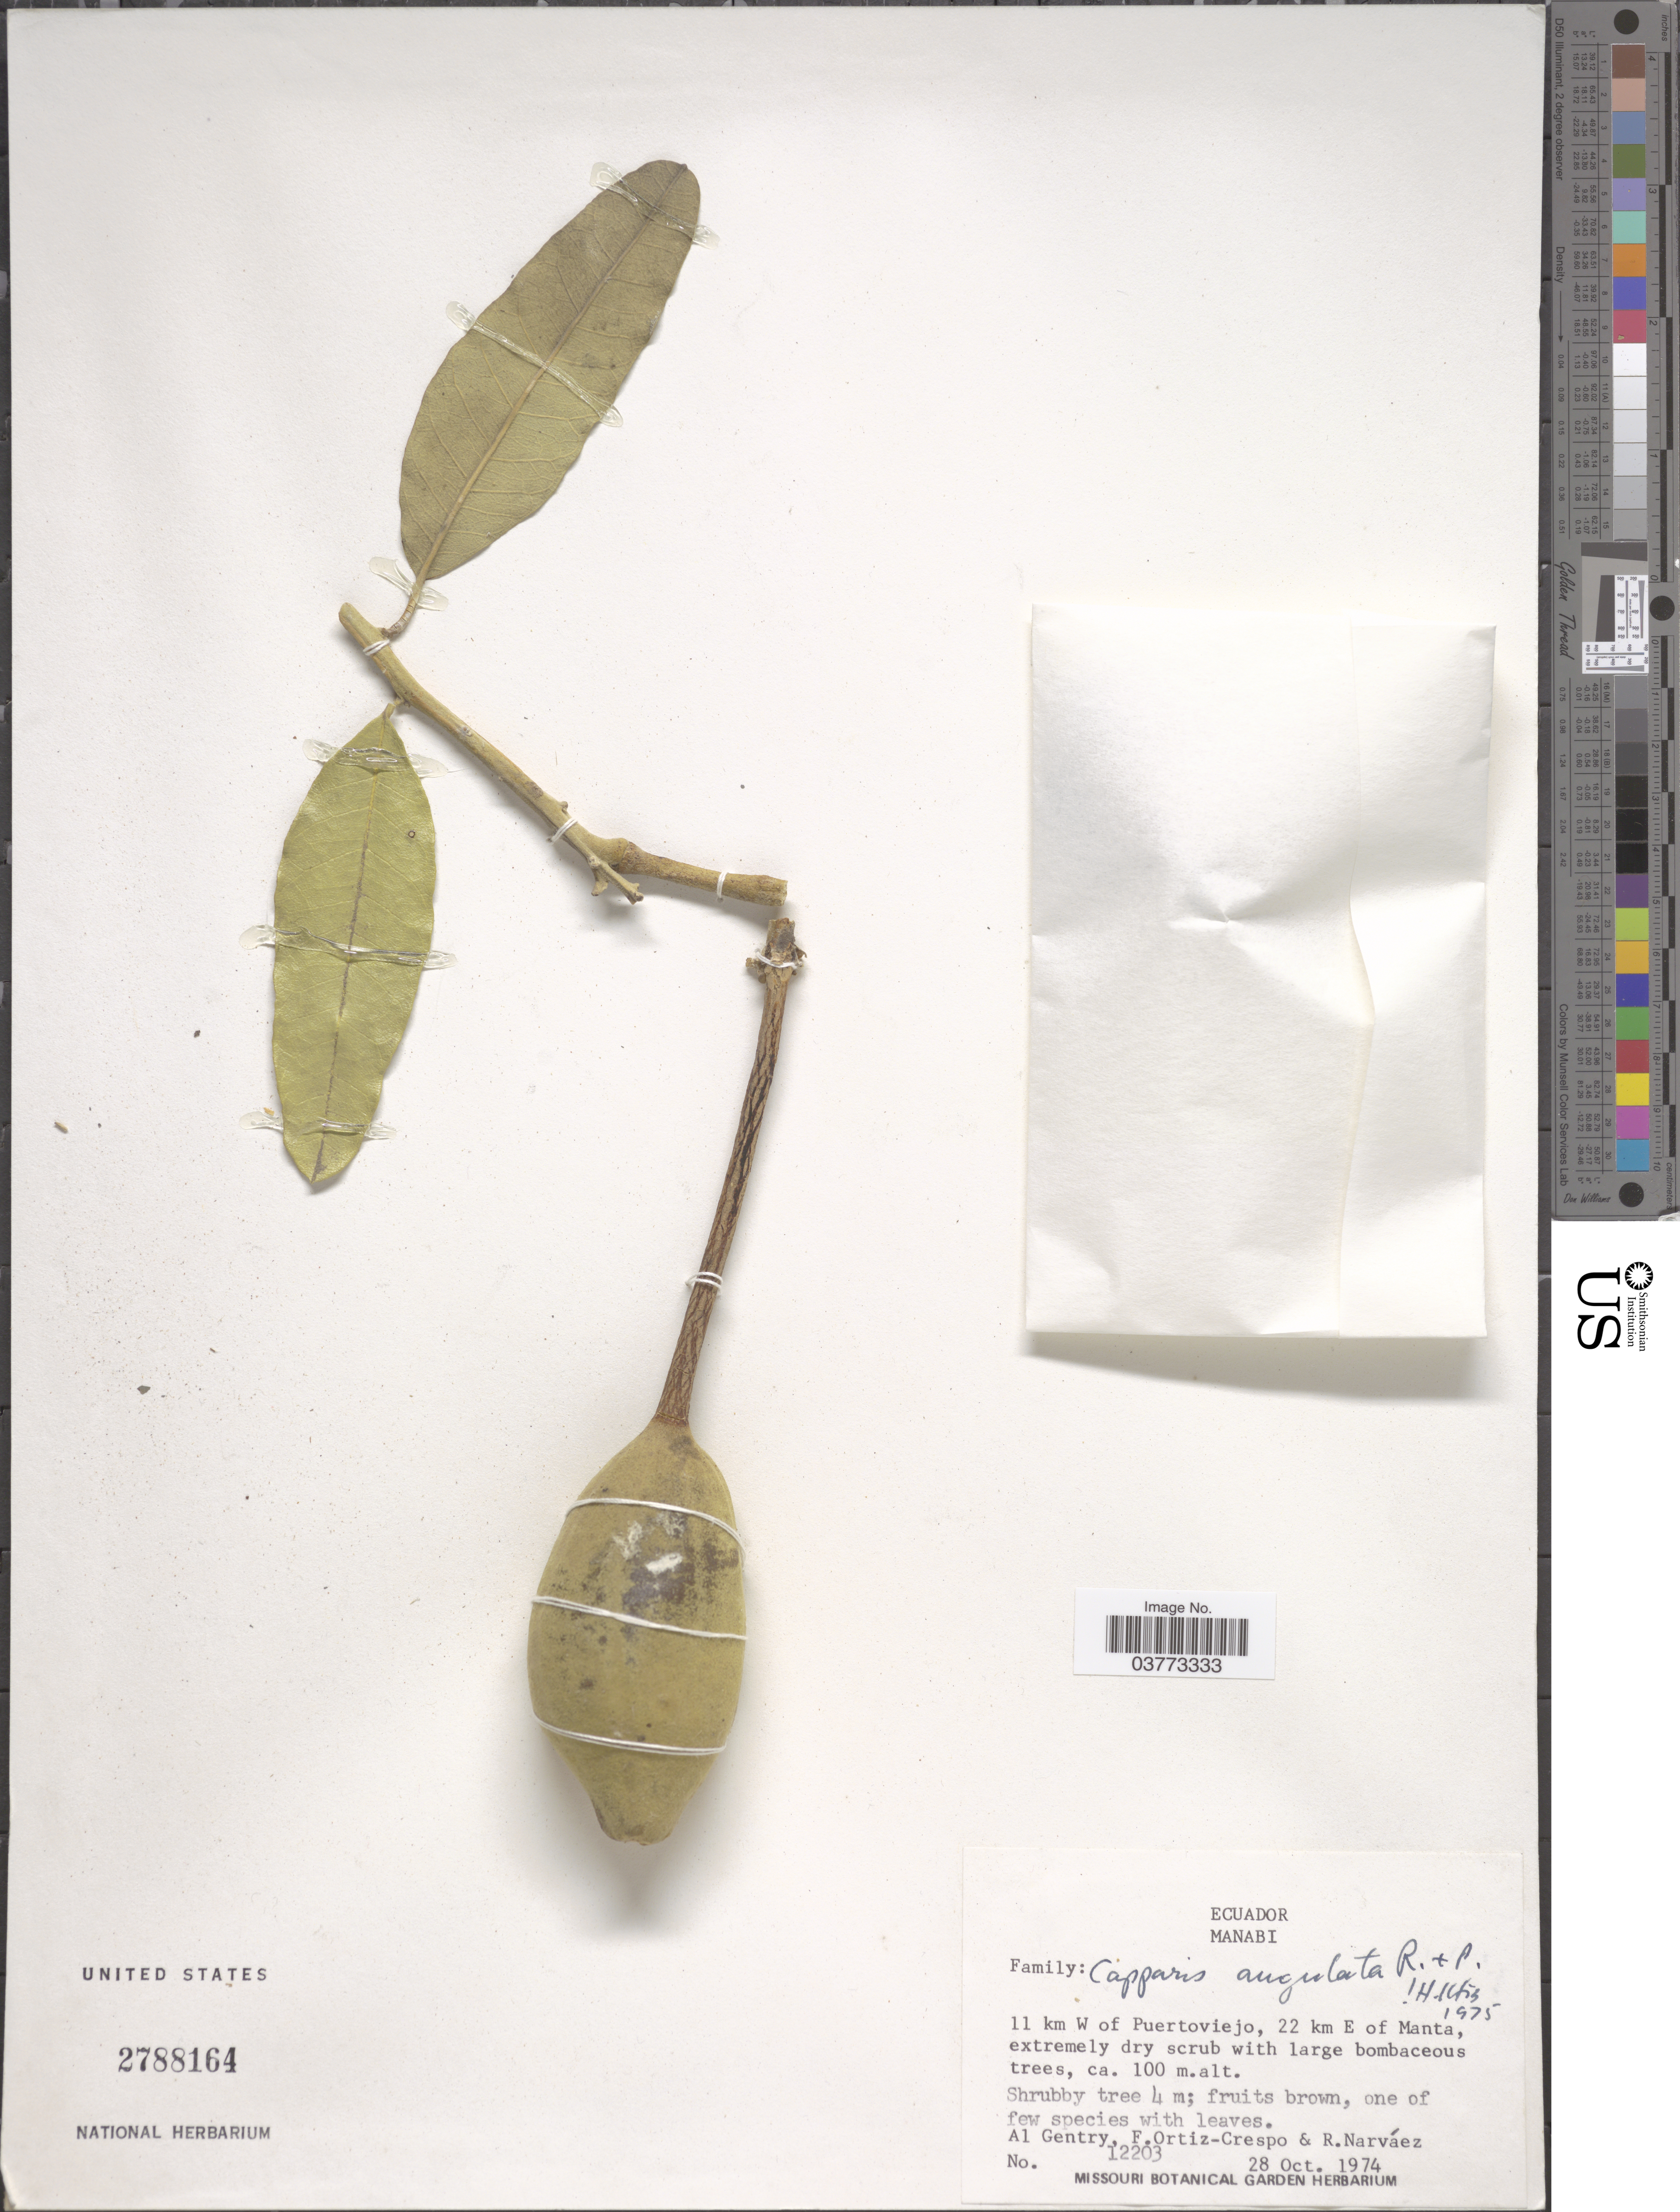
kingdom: Plantae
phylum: Tracheophyta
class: Magnoliopsida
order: Brassicales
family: Capparaceae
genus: Colicodendron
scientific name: Colicodendron angulatum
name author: (Ruiz & Pav. ex DC.) Hutch.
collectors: A. H. Gentry, F. Ortiz-Crespo & R. Narváez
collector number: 12203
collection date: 1974-10-28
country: Ecuador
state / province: Manabí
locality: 11 km W of Puertoviejo, 22 km E of Manta.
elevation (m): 100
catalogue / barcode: US 2788164